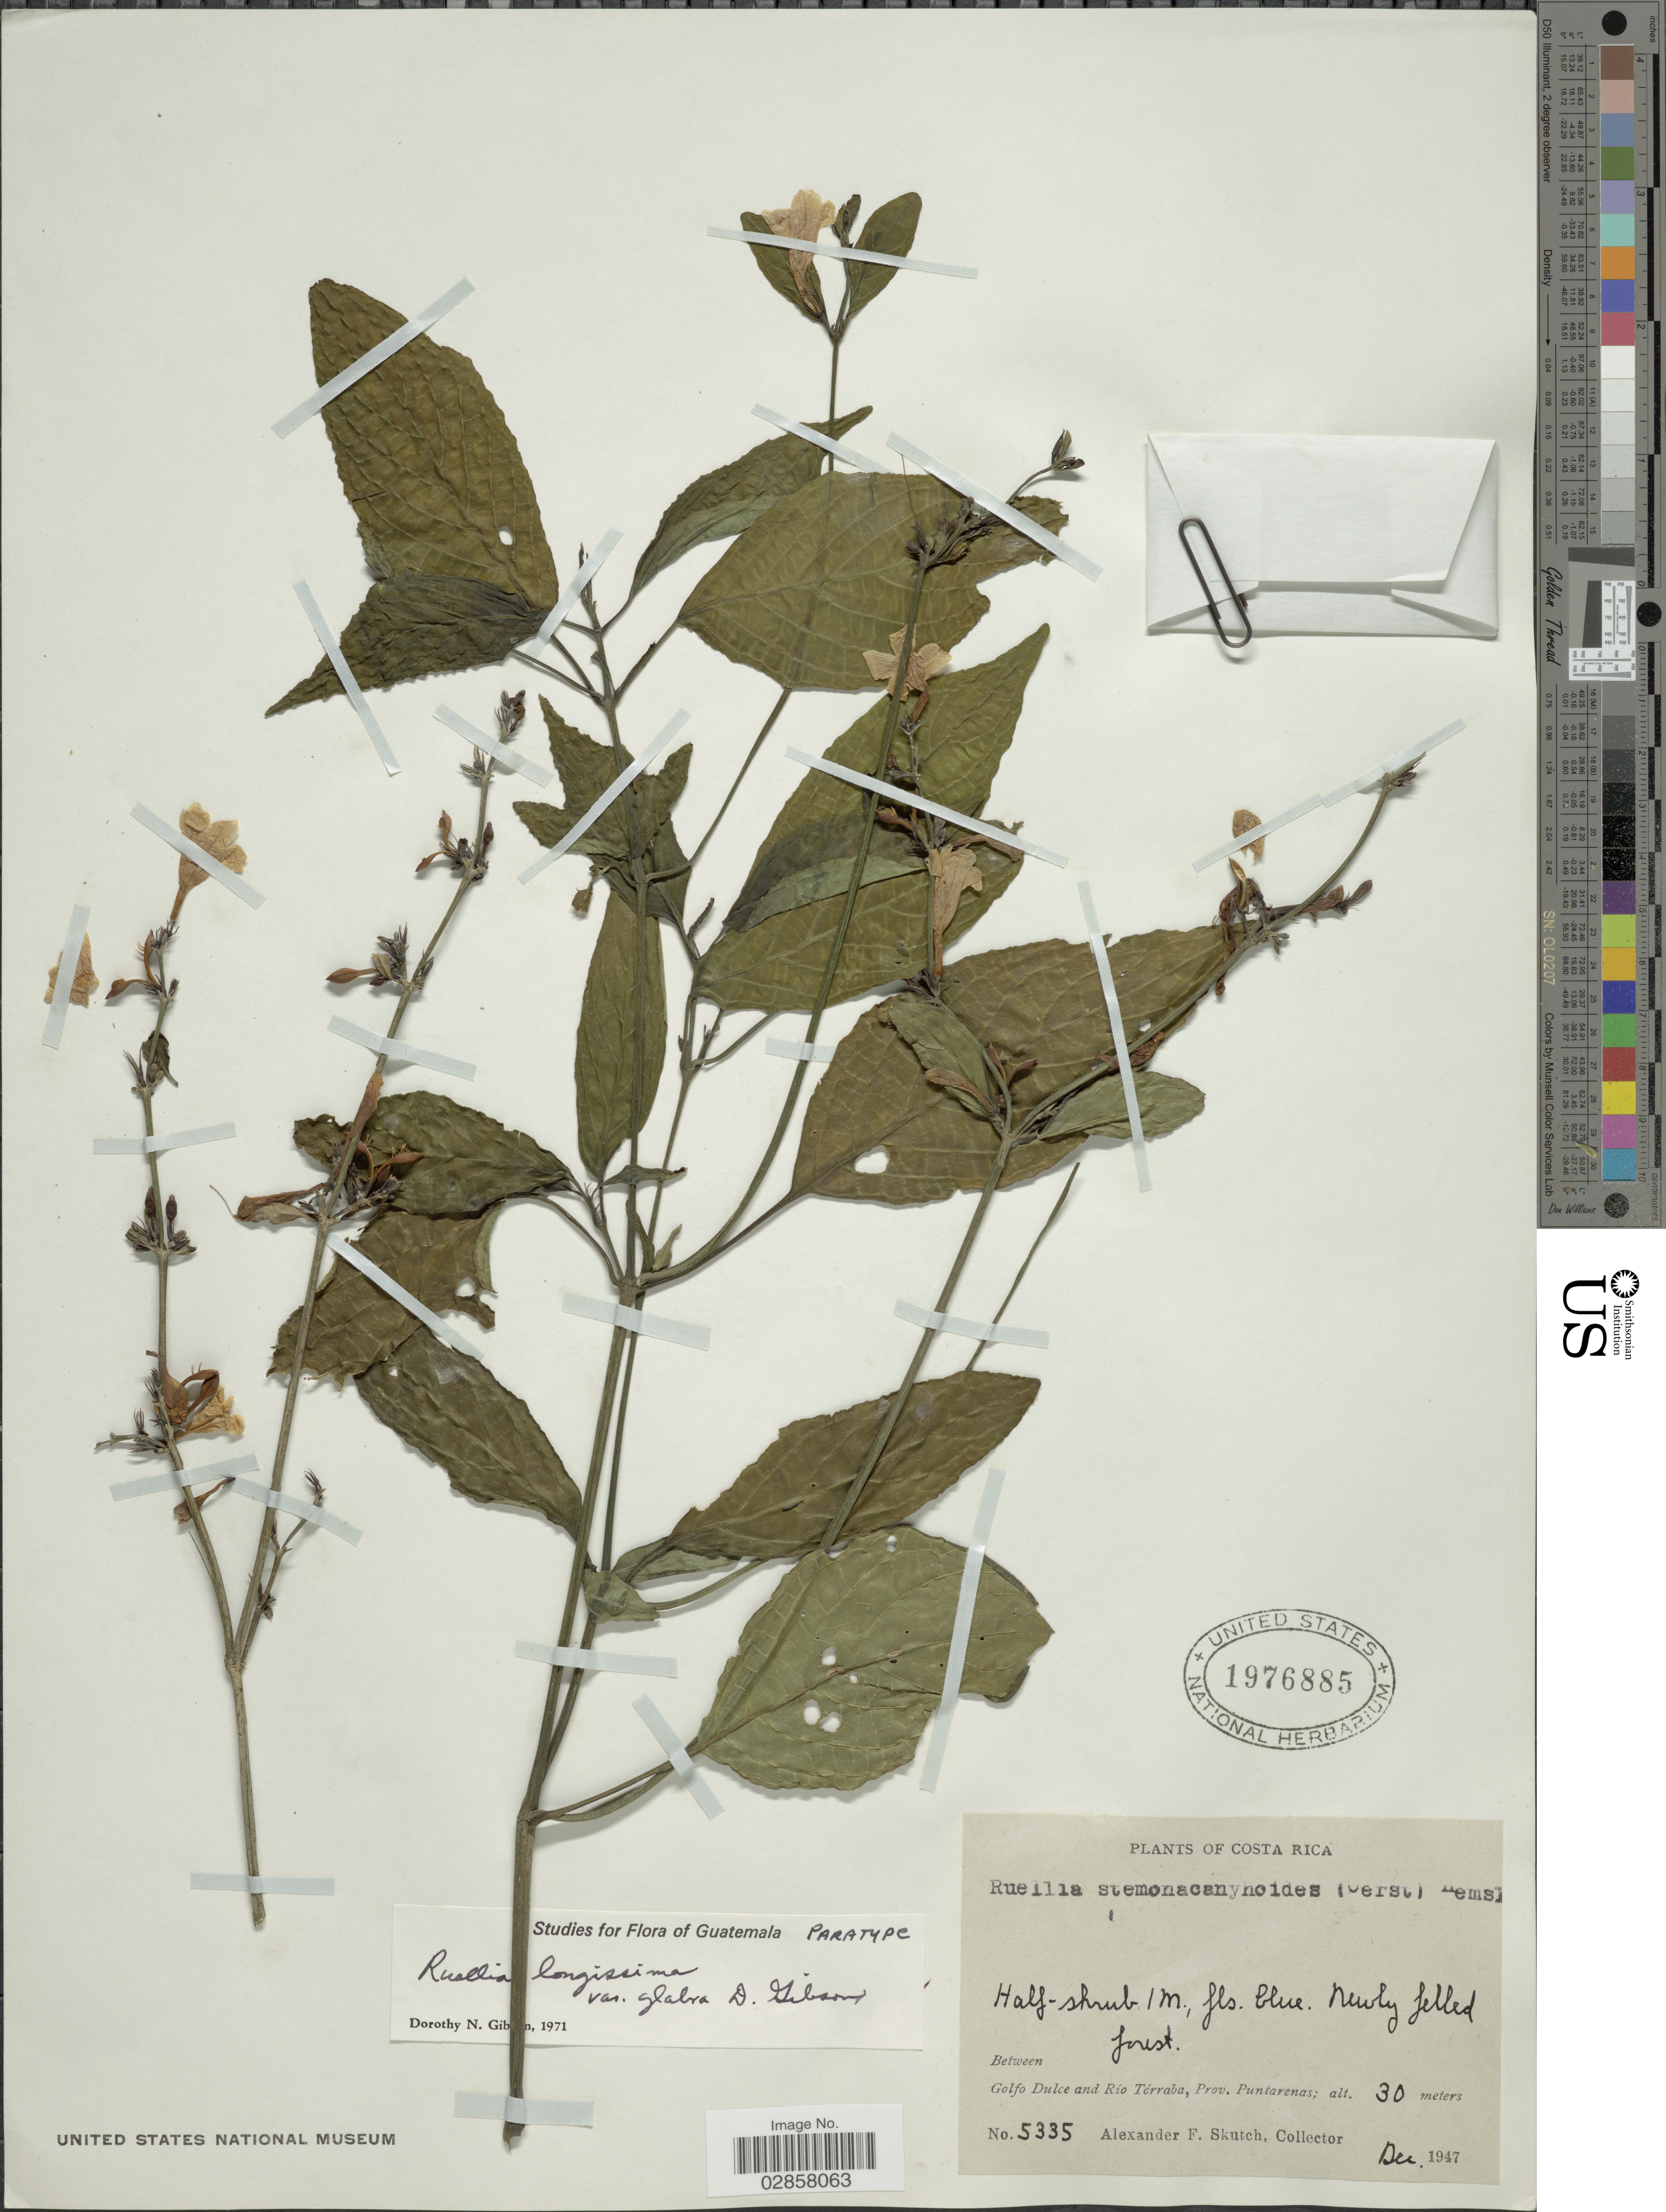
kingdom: Plantae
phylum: Tracheophyta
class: Magnoliopsida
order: Lamiales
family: Acanthaceae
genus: Ruellia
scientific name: Ruellia pittieri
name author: Lindau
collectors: A. F. Skutch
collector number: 5335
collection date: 1947-12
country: Costa Rica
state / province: Puntarenas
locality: Golfo Dulce and Río Térralba.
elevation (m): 30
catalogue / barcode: US 1976885